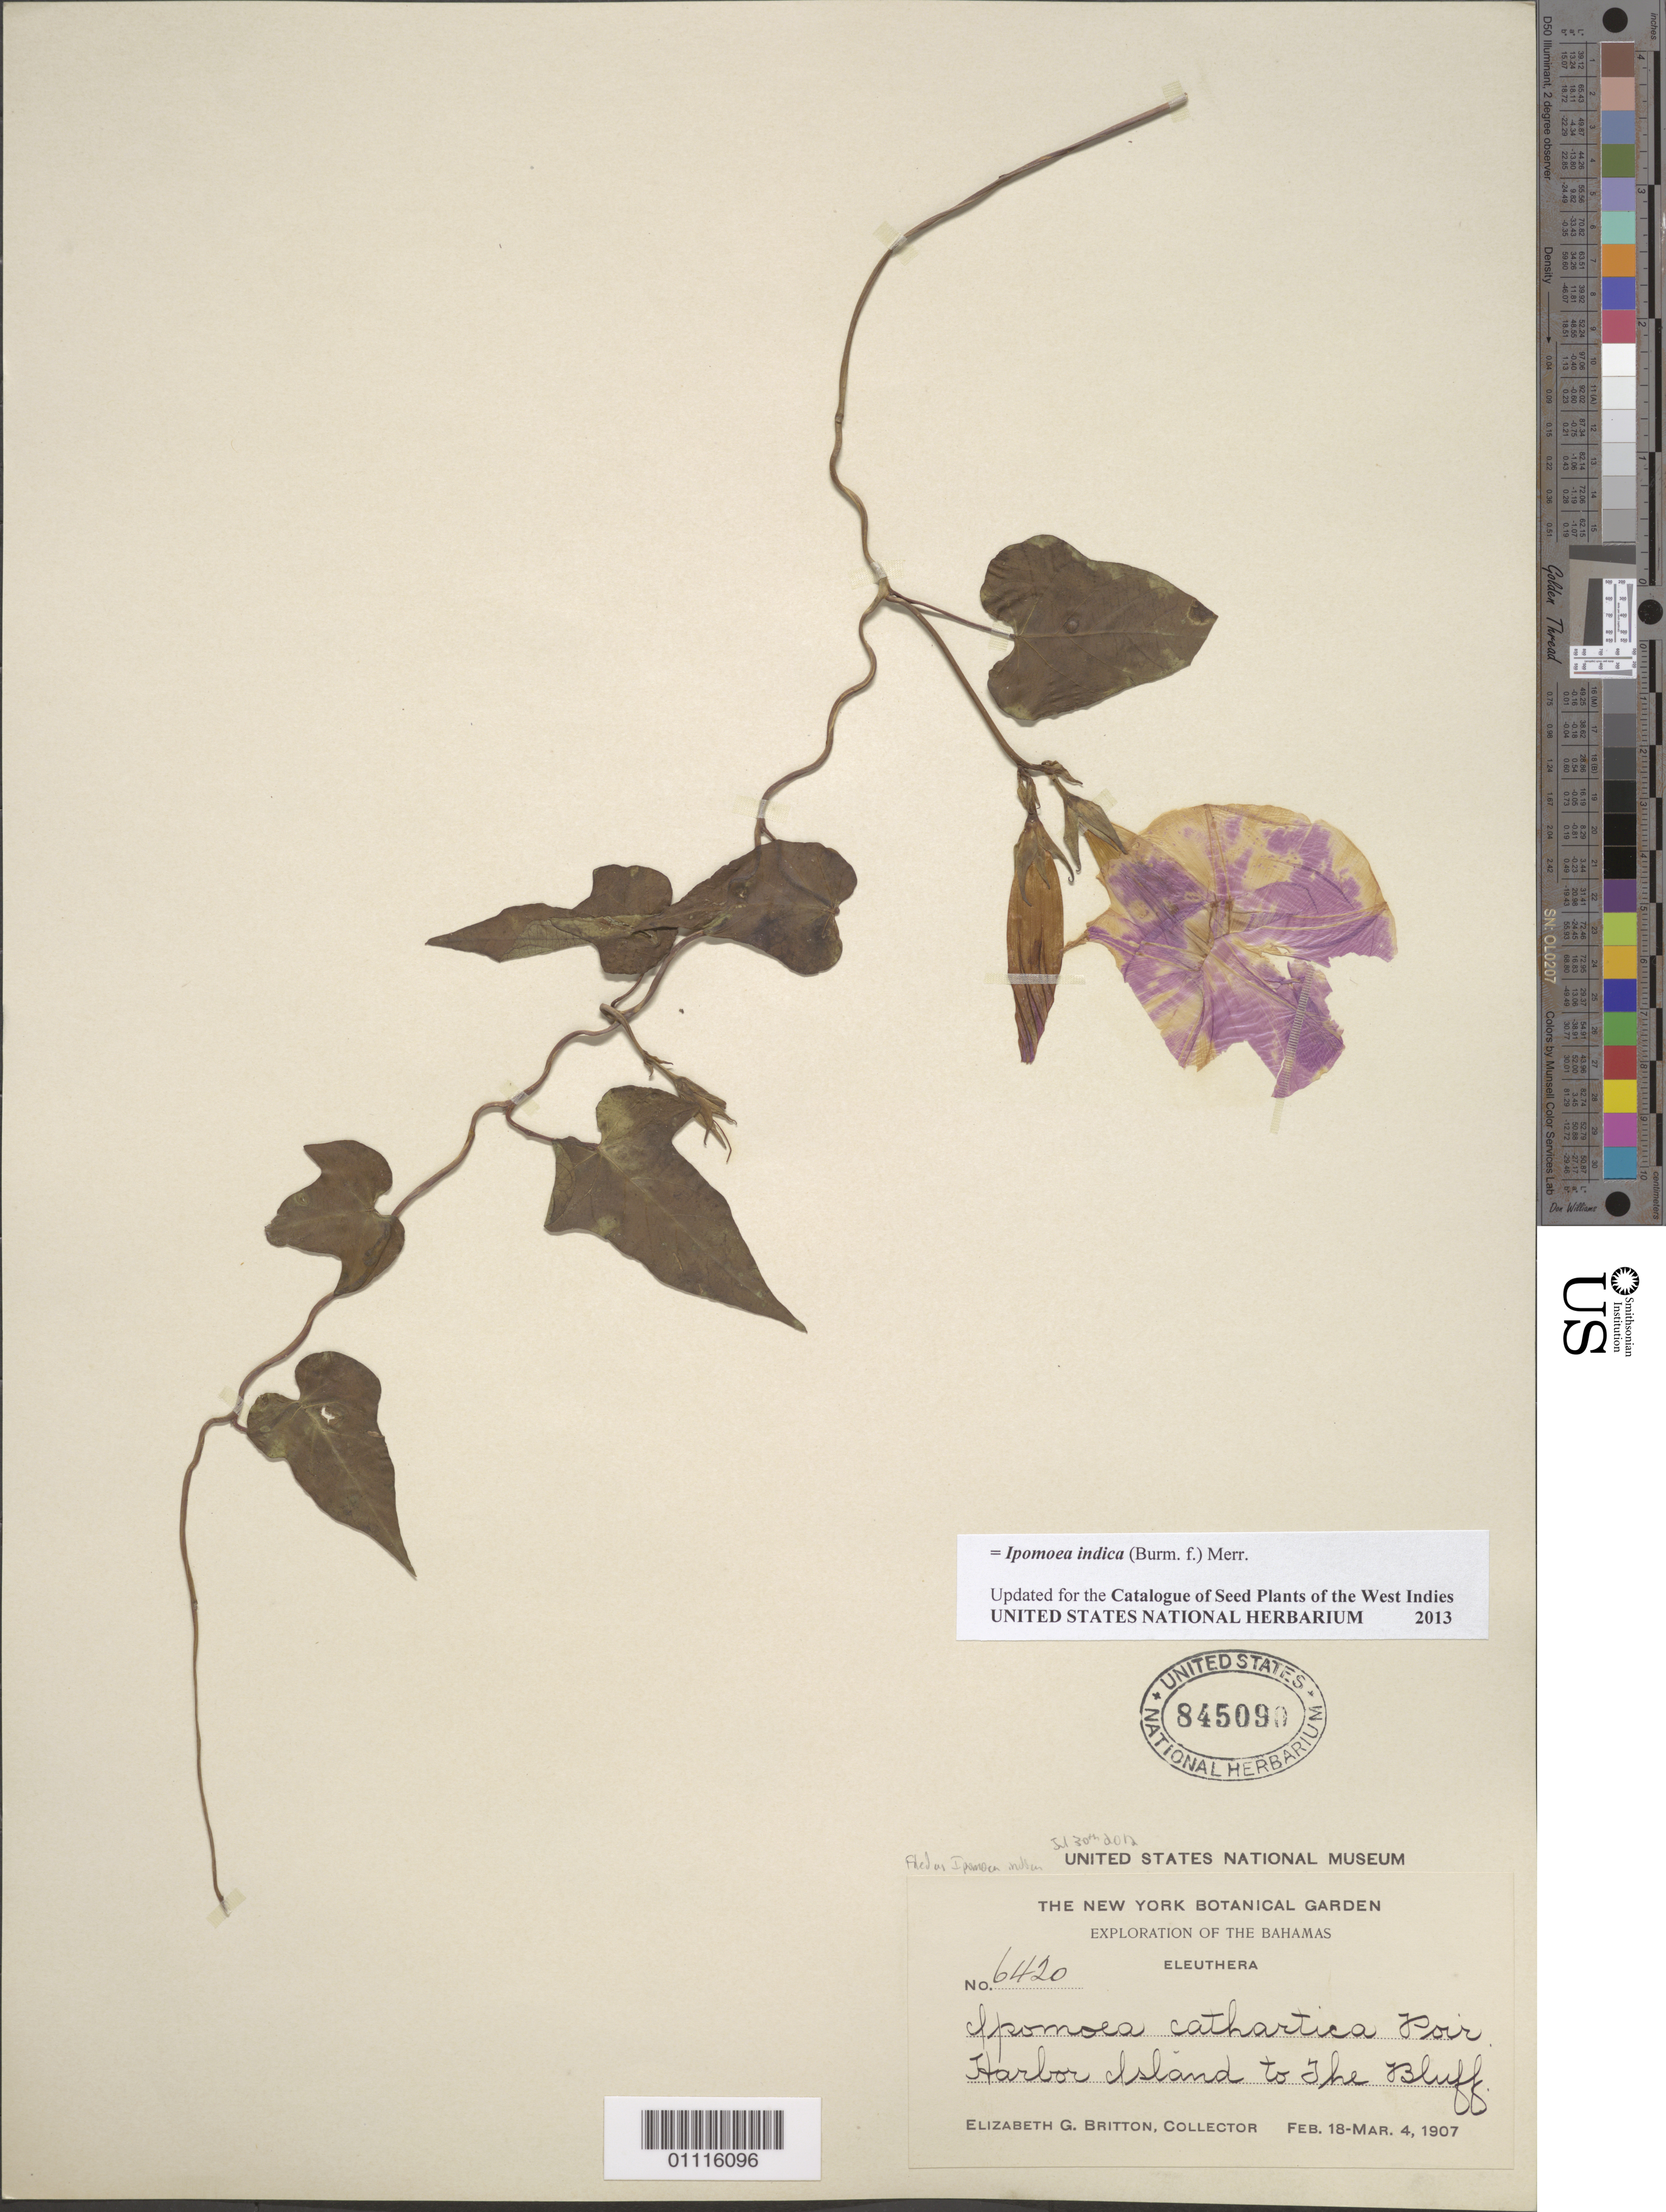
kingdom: Plantae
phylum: Tracheophyta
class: Magnoliopsida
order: Solanales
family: Convolvulaceae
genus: Ipomoea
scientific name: Ipomoea indica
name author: (Burm.) Merr.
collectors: E. G. Britton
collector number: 6420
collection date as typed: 18 Feb 1907 to 04 Mar 1907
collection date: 1907-02-18/1907-03-04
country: Bahamas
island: Harbour I.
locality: Harbor Island to the Bluff.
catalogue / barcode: US 845090